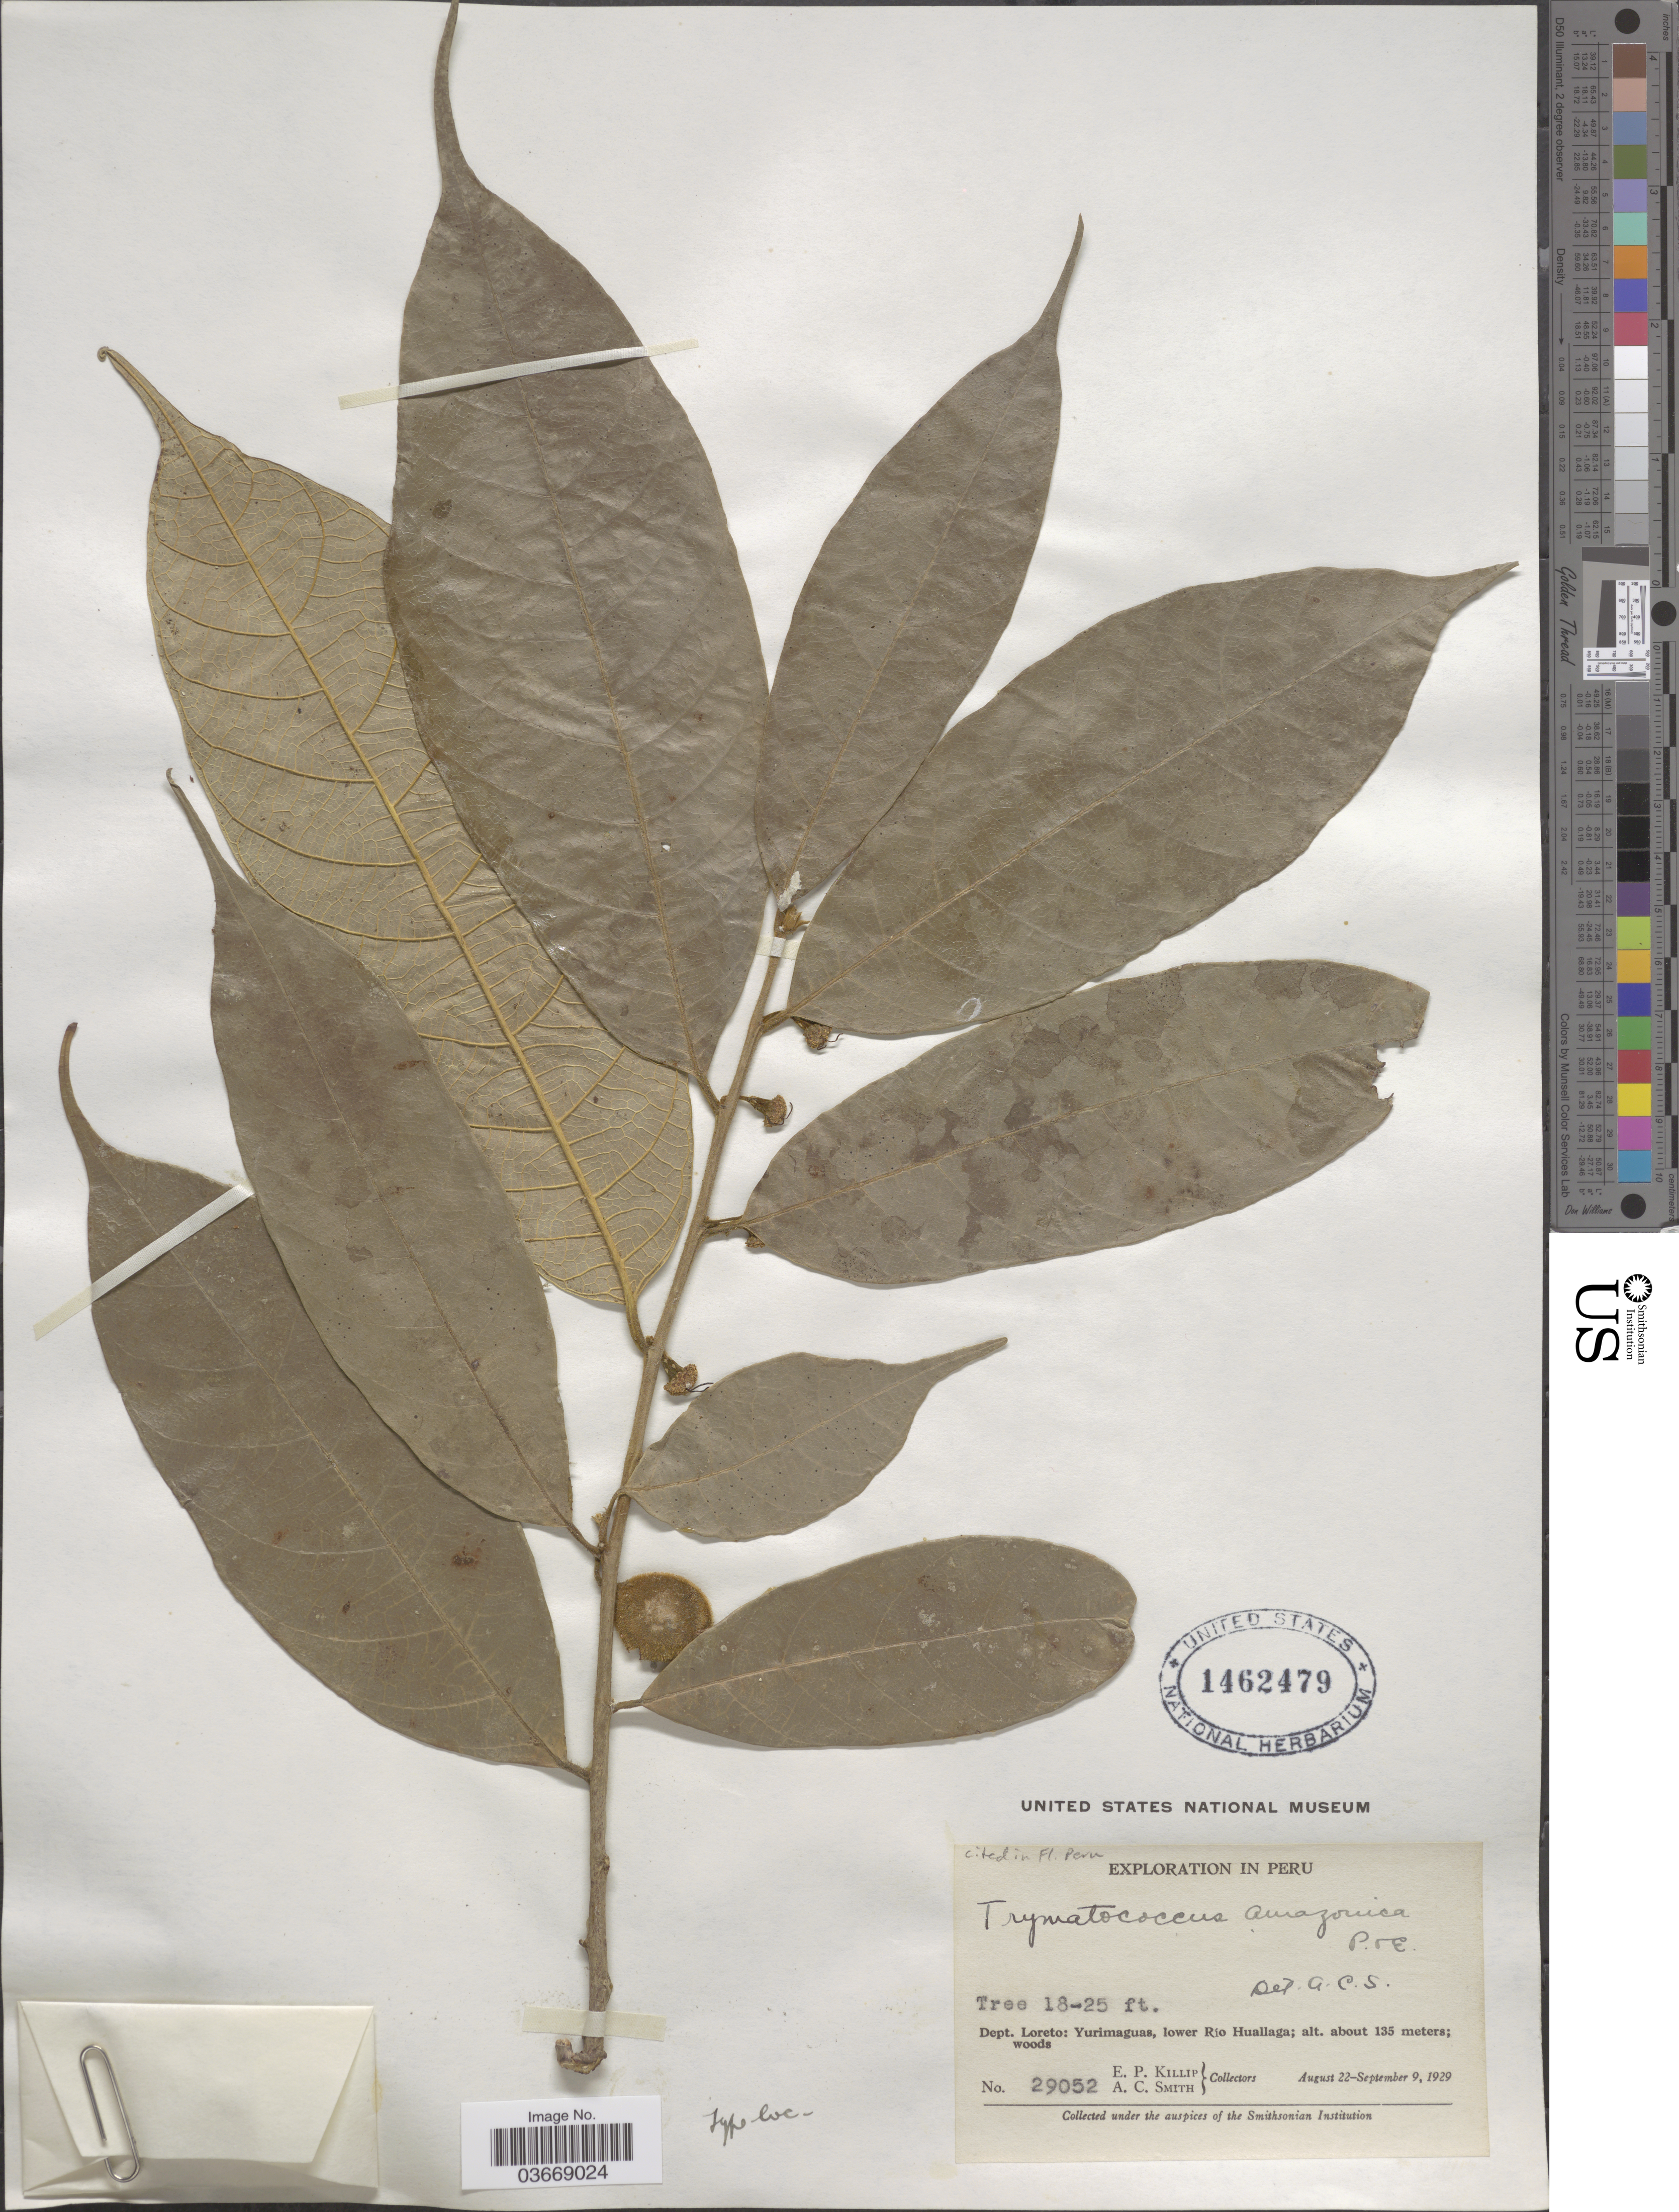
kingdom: Plantae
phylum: Tracheophyta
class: Magnoliopsida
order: Rosales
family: Moraceae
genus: Brosimum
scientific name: Brosimum amazonicum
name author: (Poepp. & Endl.) E. M. Gardner & Zerega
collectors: E. P. Killip & A. C. Smith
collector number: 29052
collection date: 1929-08-22/1929-09-09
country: Peru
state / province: Loreto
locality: Dept. Loreto: Yurimaguas, lower Río Huallaga.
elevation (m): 135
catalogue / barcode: US 1462479